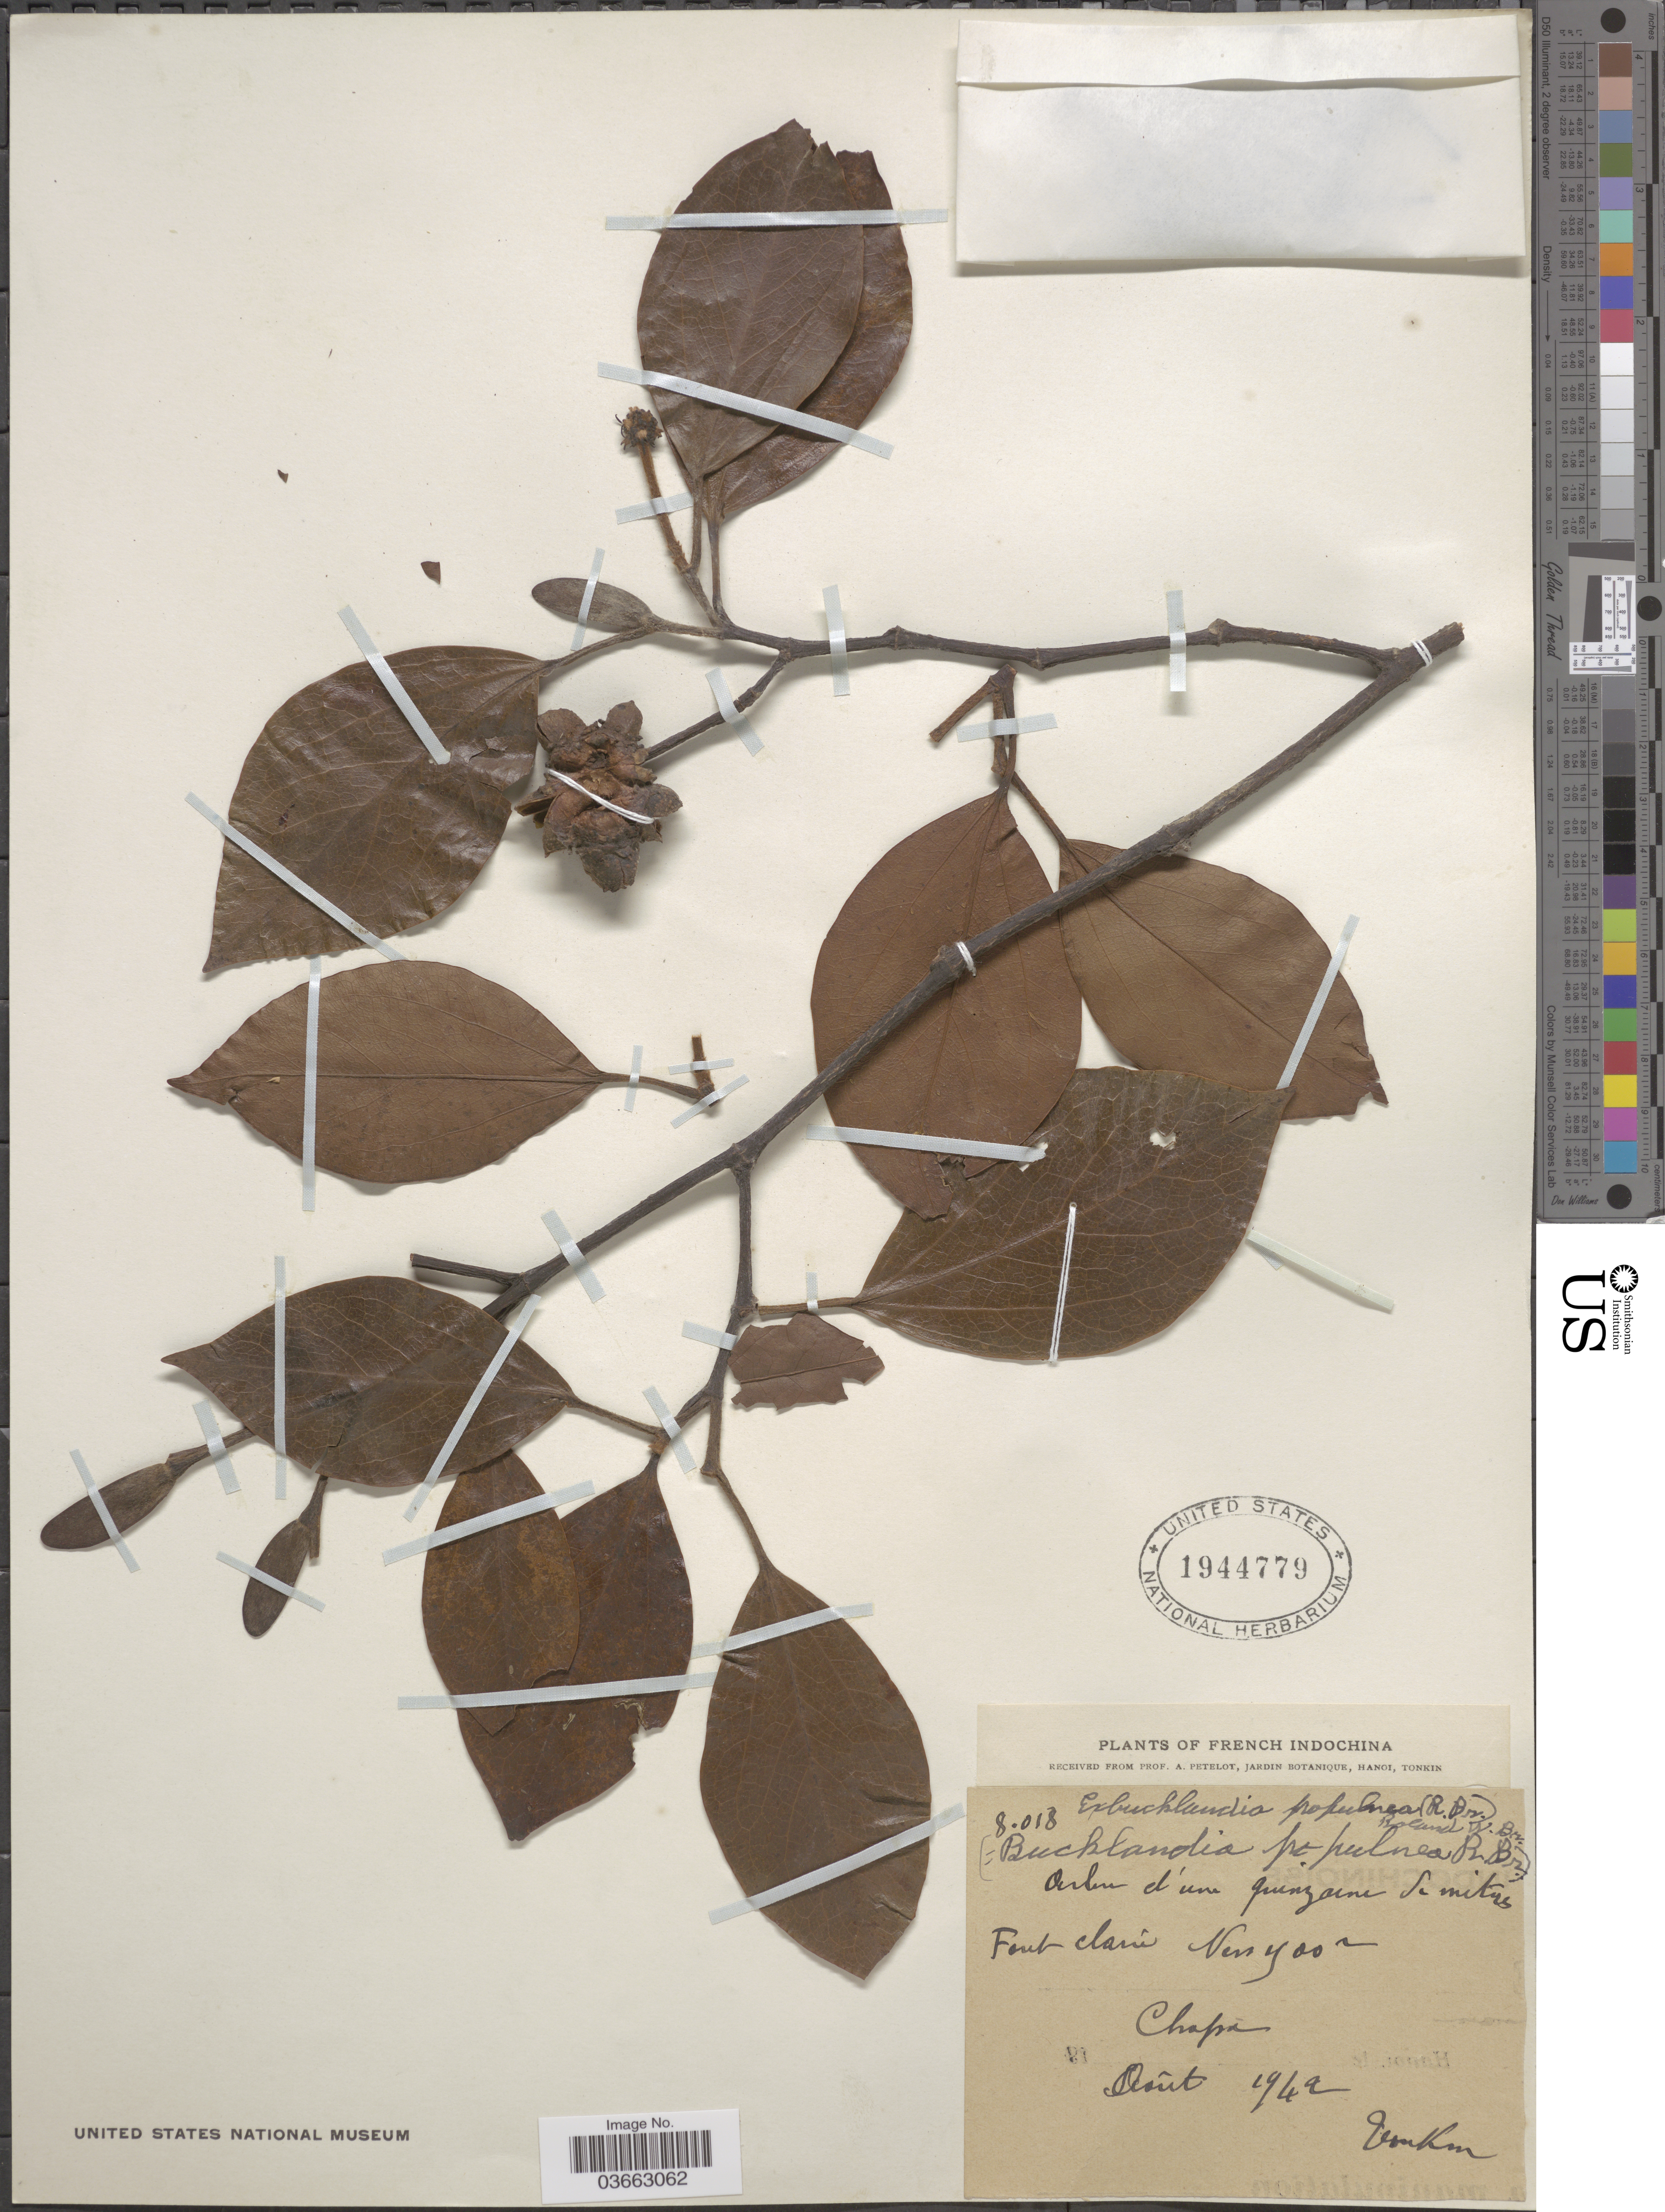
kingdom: Plantae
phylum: Tracheophyta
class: Magnoliopsida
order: Saxifragales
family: Hamamelidaceae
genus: Exbucklandia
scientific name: Exbucklandia tonkinensis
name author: H.T. Chang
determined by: Strong, Mark T., (BOT), Smithsonian Institution - National Museum of Natural History (UNITED STATES)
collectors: A. Petelot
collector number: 8018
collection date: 1942-08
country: Vietnam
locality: French Indochina. Fout clain*. Chapa.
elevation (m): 1500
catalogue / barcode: US 1944779